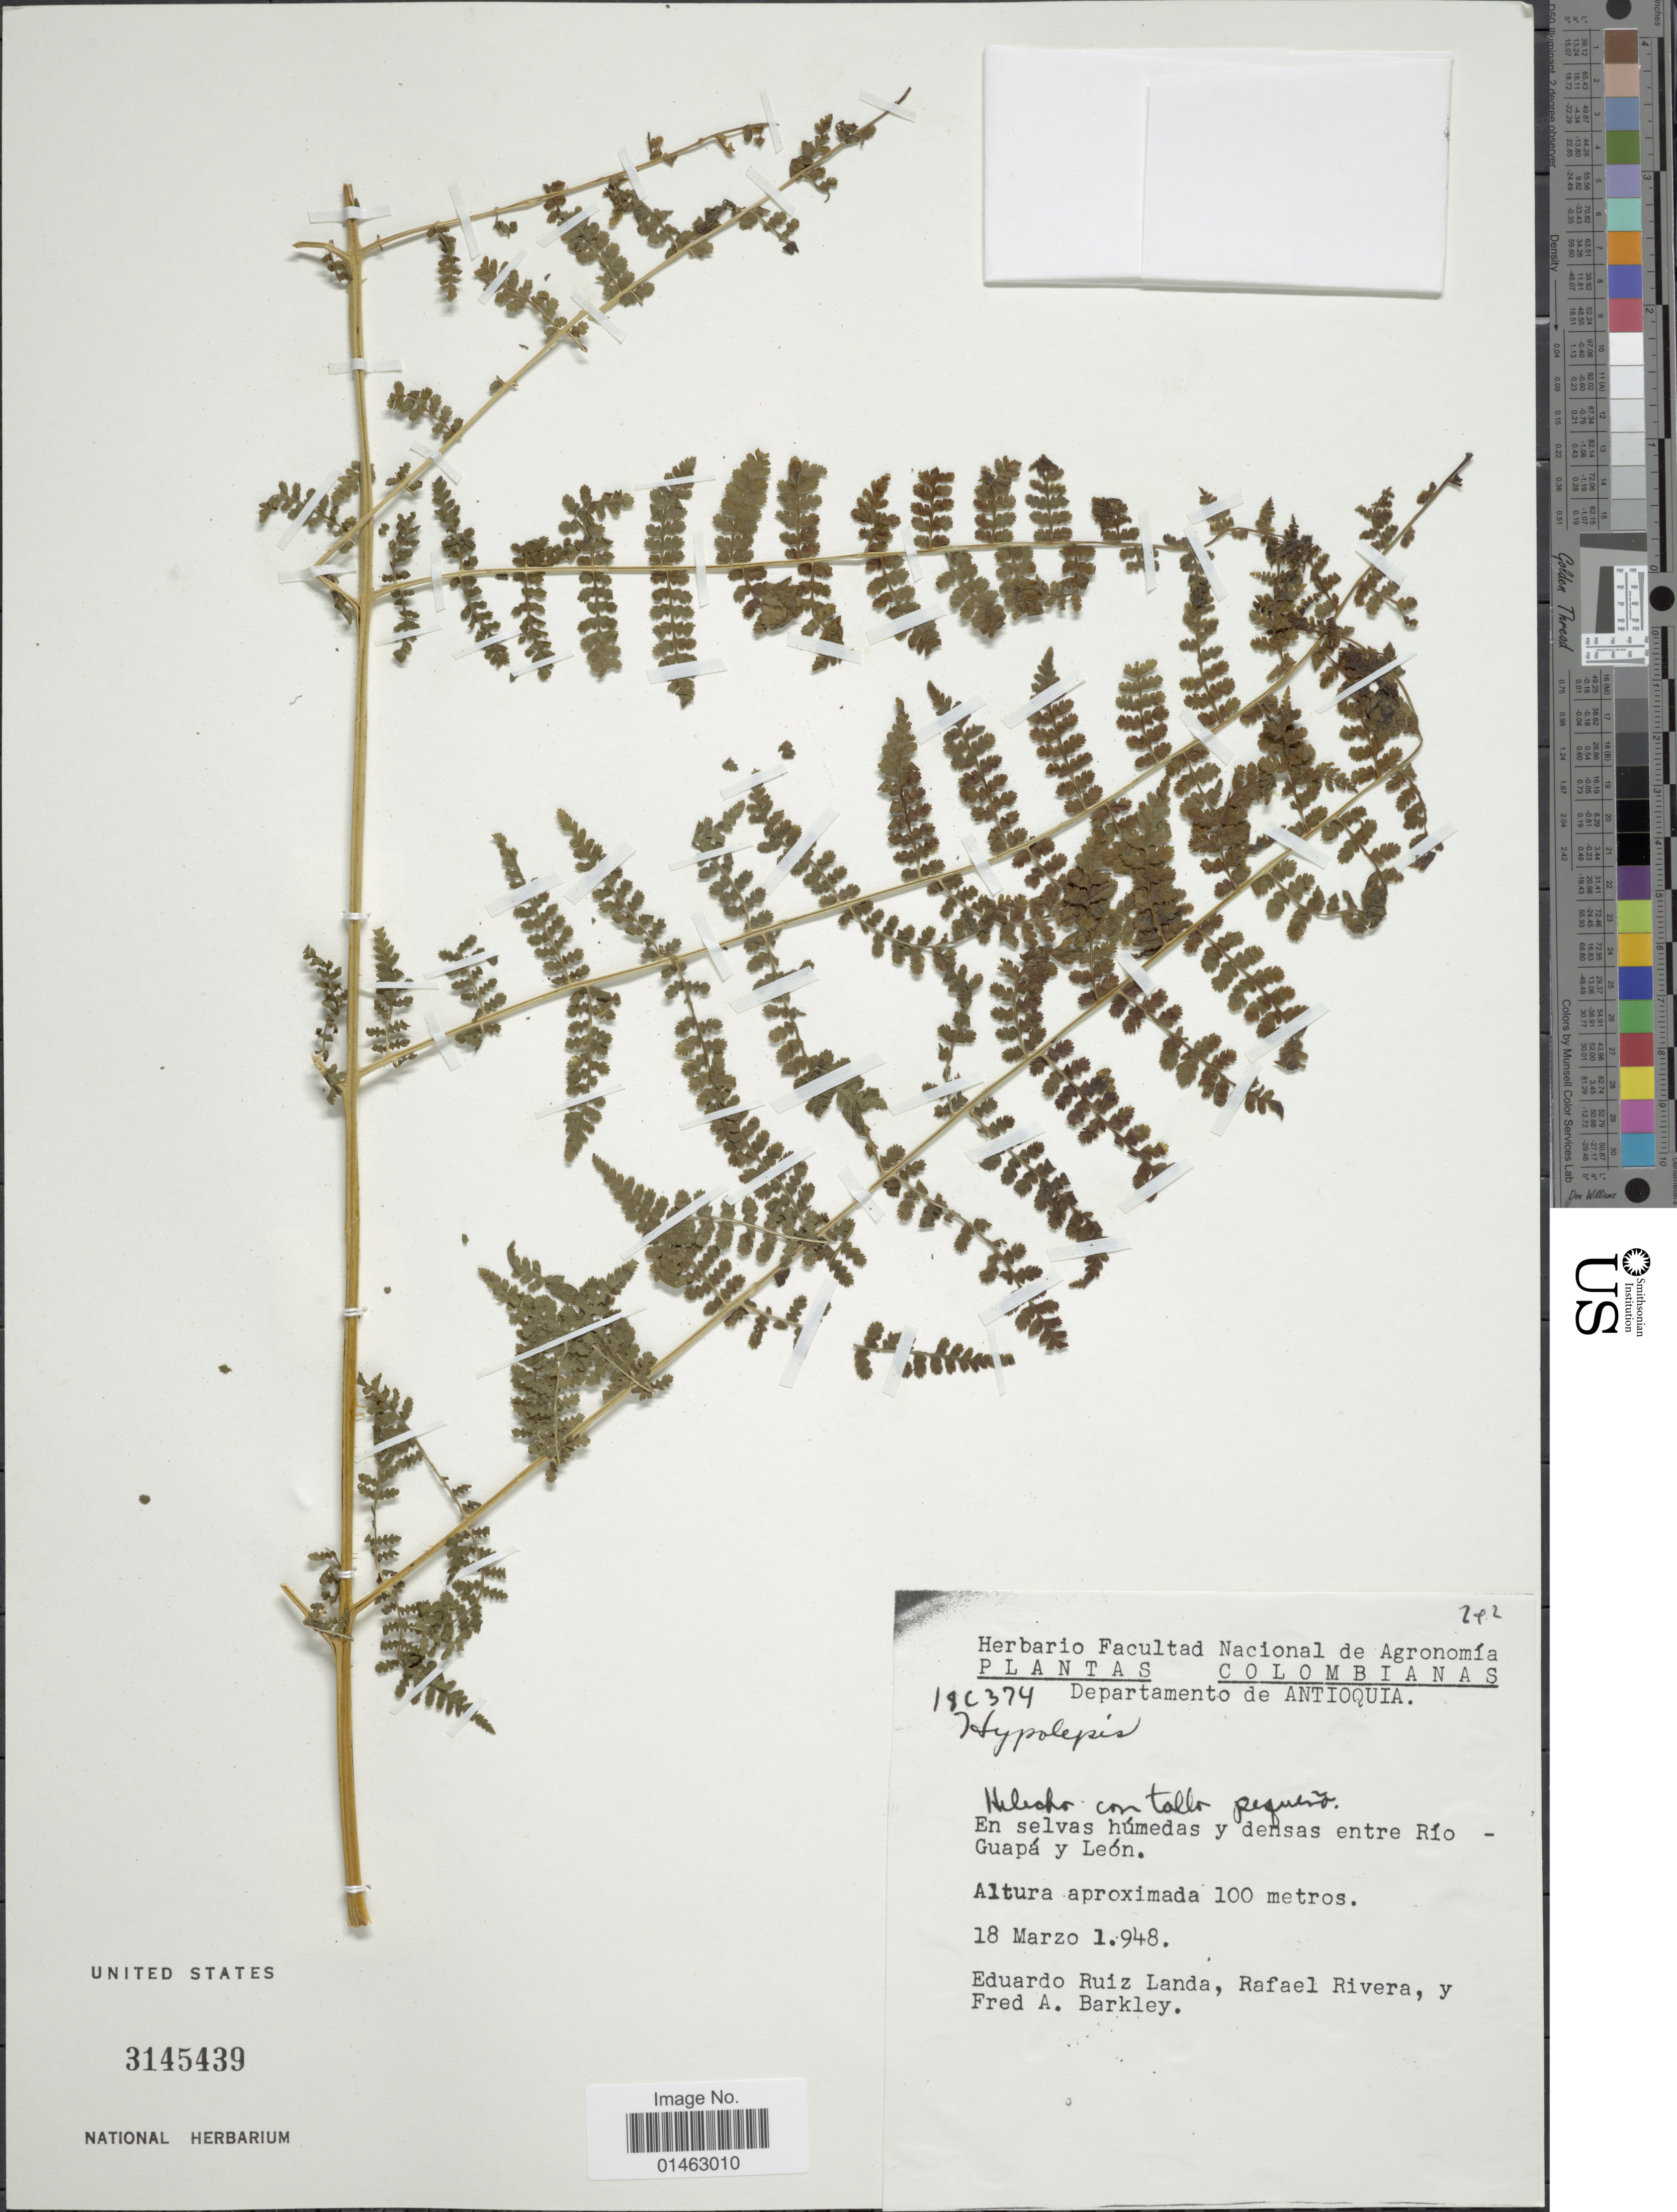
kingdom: Plantae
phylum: Tracheophyta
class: Polypodiopsida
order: Polypodiales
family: Dennstaedtiaceae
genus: Hypolepis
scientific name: Hypolepis hostilis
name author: (Kunze) C. Presl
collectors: E. Ruiz Landa, R. Rivera & F. A. Barkley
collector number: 18C374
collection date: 1948-03-18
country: Colombia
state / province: Antioquia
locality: Departamento de Antioquia, En selvas húmedad y densas entre Río-Guapá y León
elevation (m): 100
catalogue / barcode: US 3145439